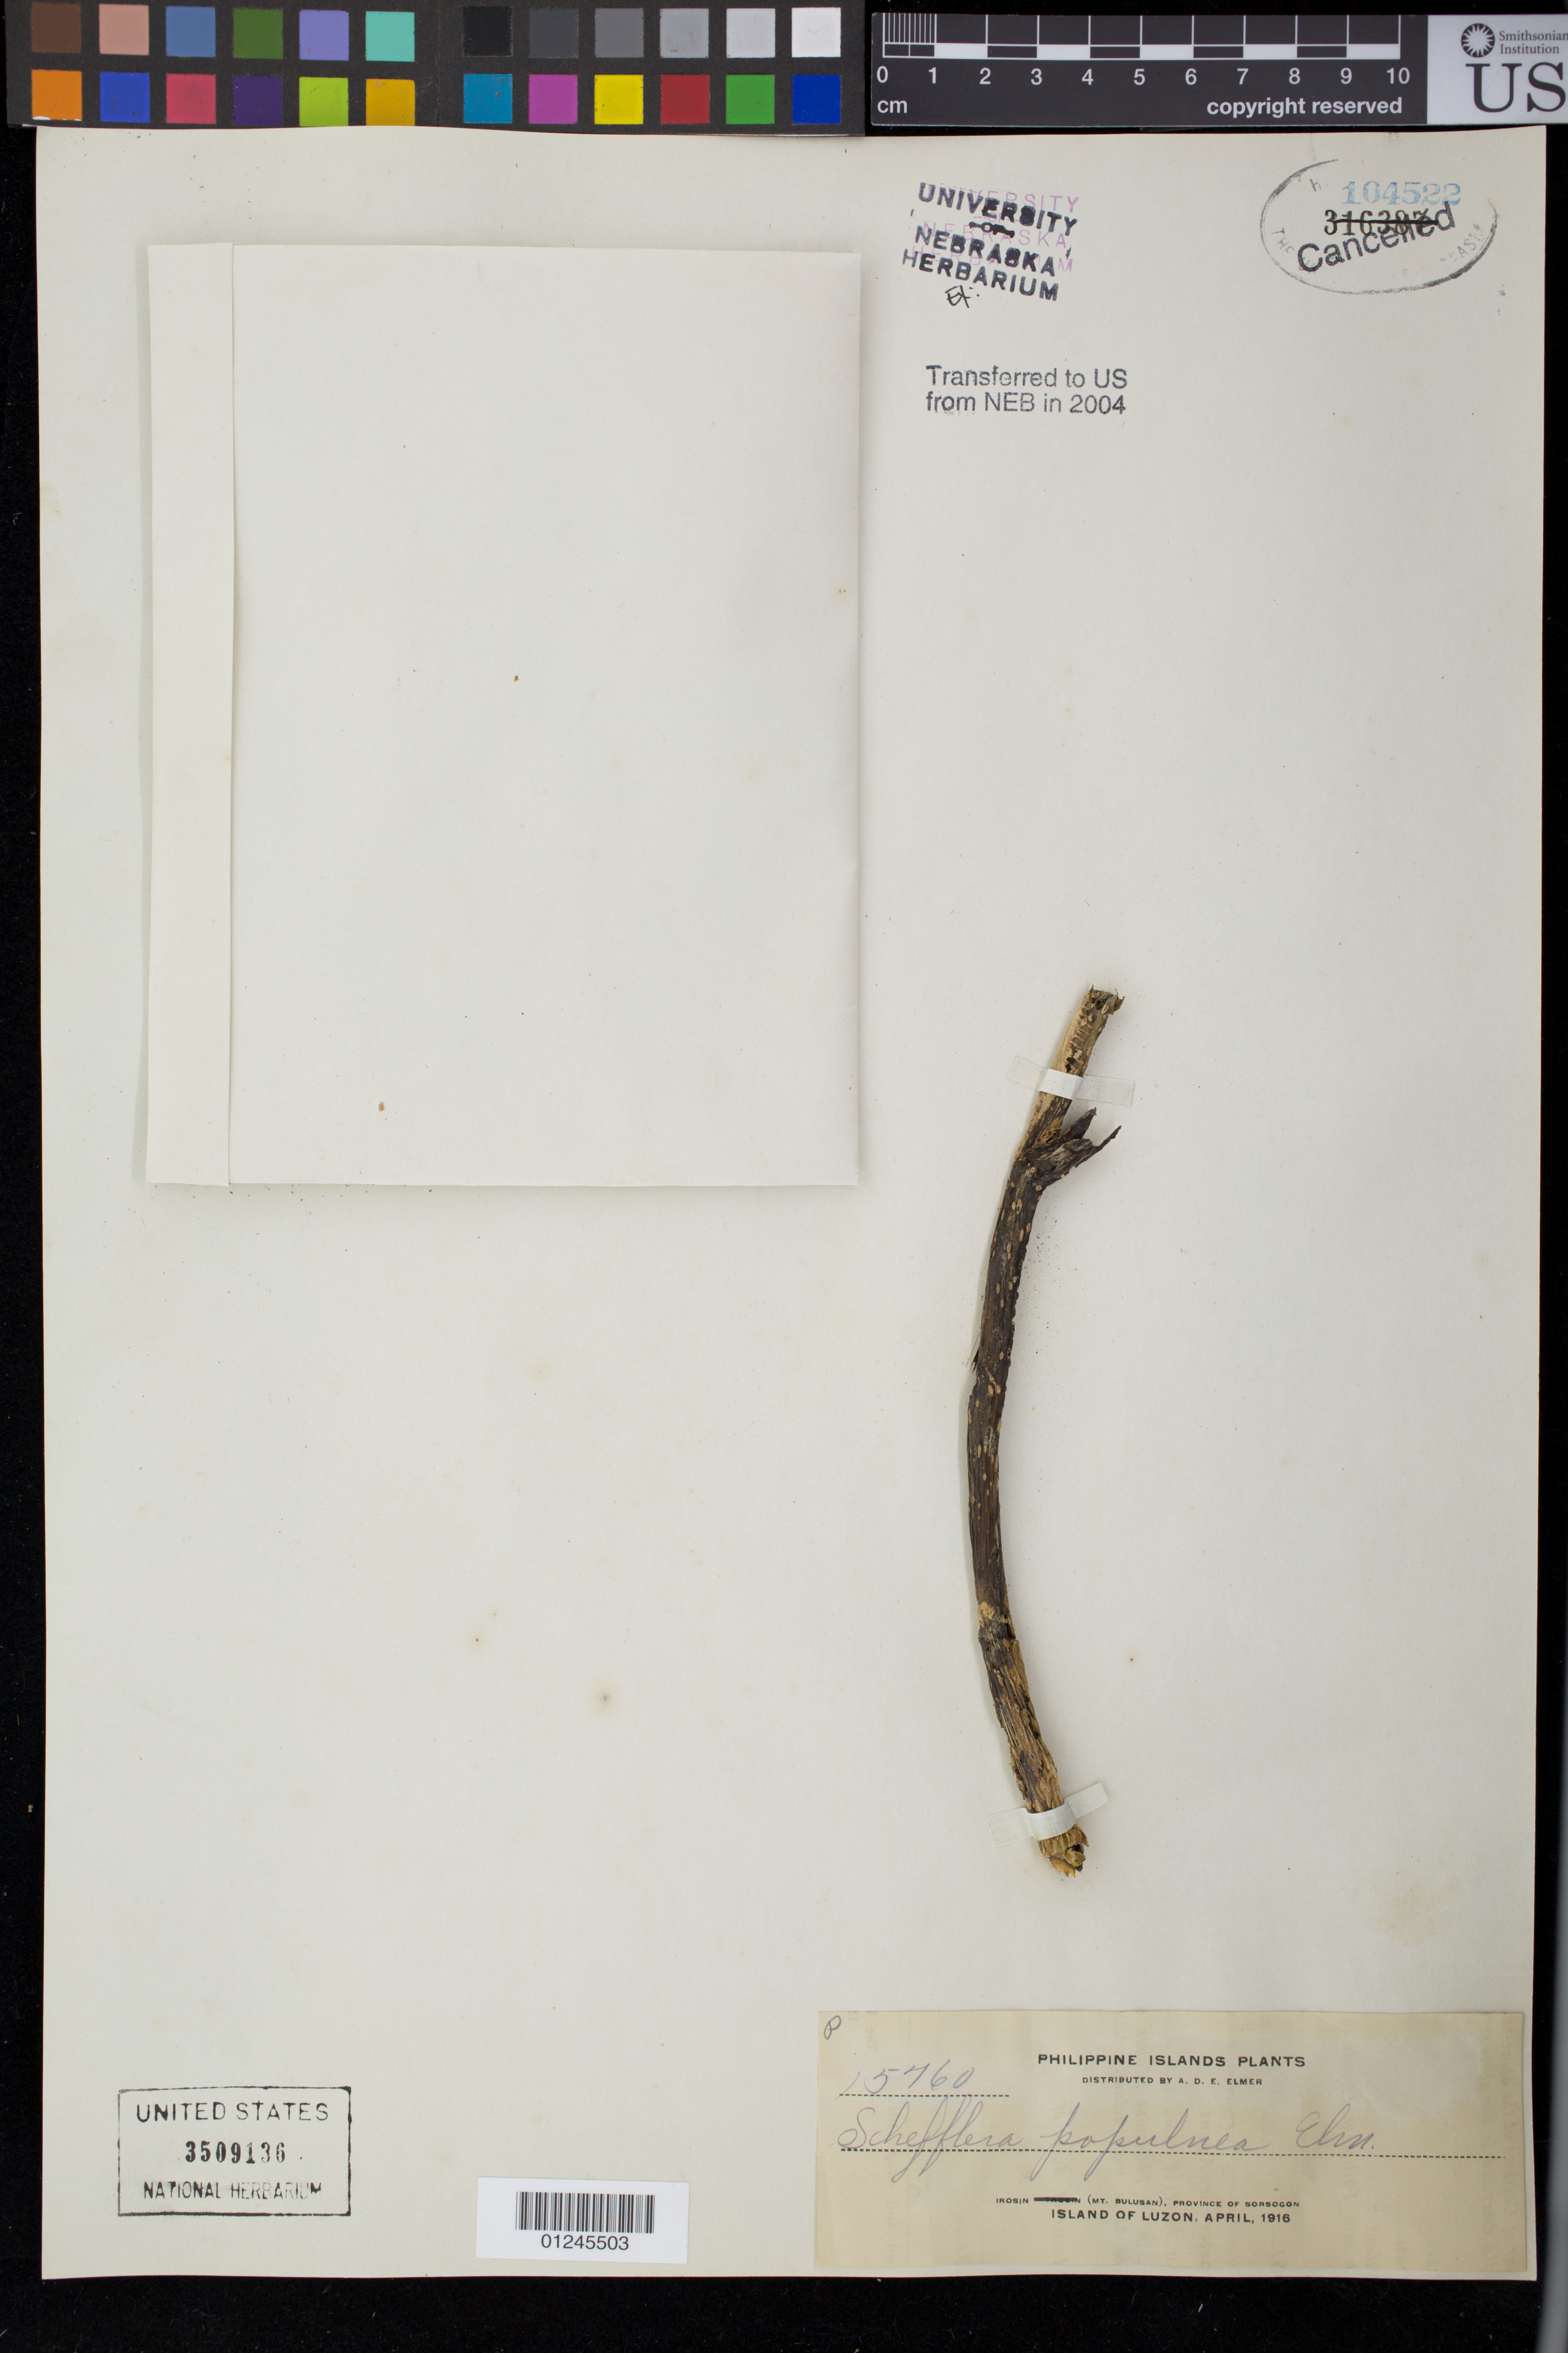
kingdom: Plantae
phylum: Tracheophyta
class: Magnoliopsida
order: Apiales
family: Araliaceae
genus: Schefflera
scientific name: Schefflera populnea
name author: Elmer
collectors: A. D. E. Elmer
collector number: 15760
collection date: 1916-04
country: Philippines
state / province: Bicol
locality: Irosin (Mt. Bulusan), Province of Sorsogon, Island of Luzon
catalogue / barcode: US 3509136